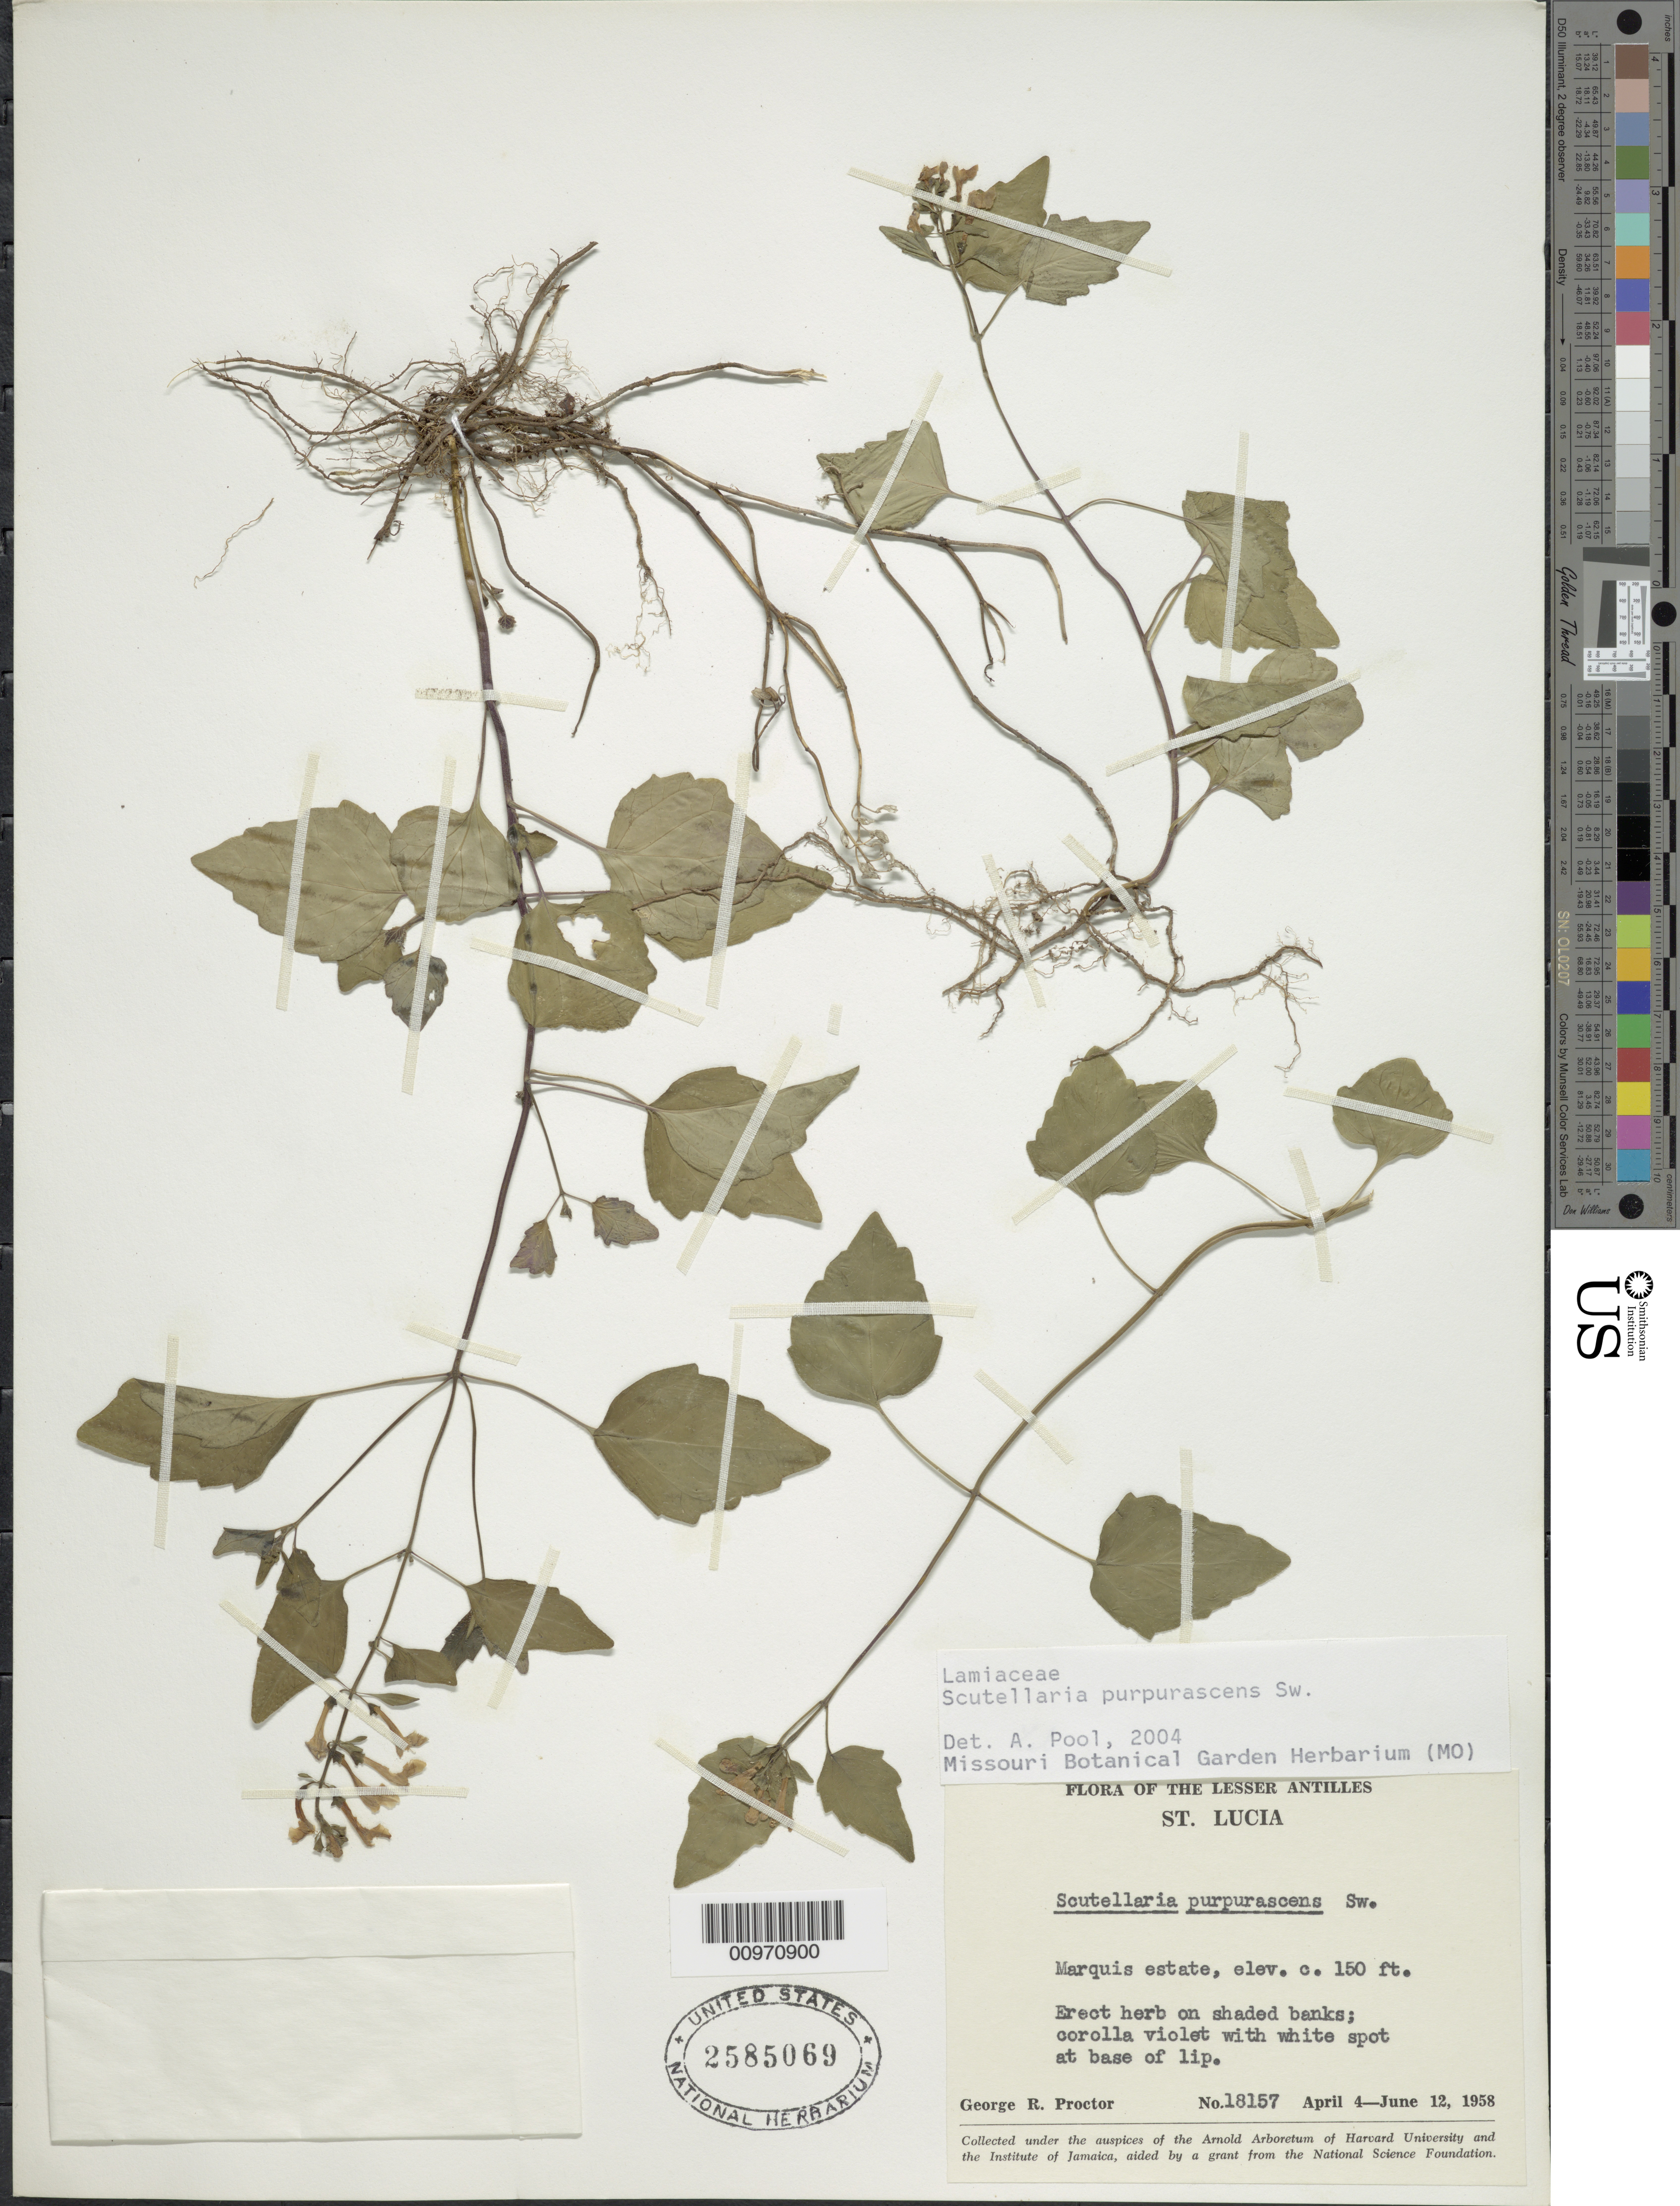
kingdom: Plantae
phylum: Tracheophyta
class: Magnoliopsida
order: Lamiales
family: Lamiaceae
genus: Scutellaria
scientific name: Scutellaria purpurascens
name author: Sw.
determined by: Pool, A., (MO), Missouri Botanical Garden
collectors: G. R. Proctor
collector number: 18157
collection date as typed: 04 Apr 1958 to 12 Jun 1958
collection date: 1958-04-04/1958-06-12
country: St. Lucia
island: St. Lucia I.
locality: Marquis Estate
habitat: On shaded banks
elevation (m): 46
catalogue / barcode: US 2585069